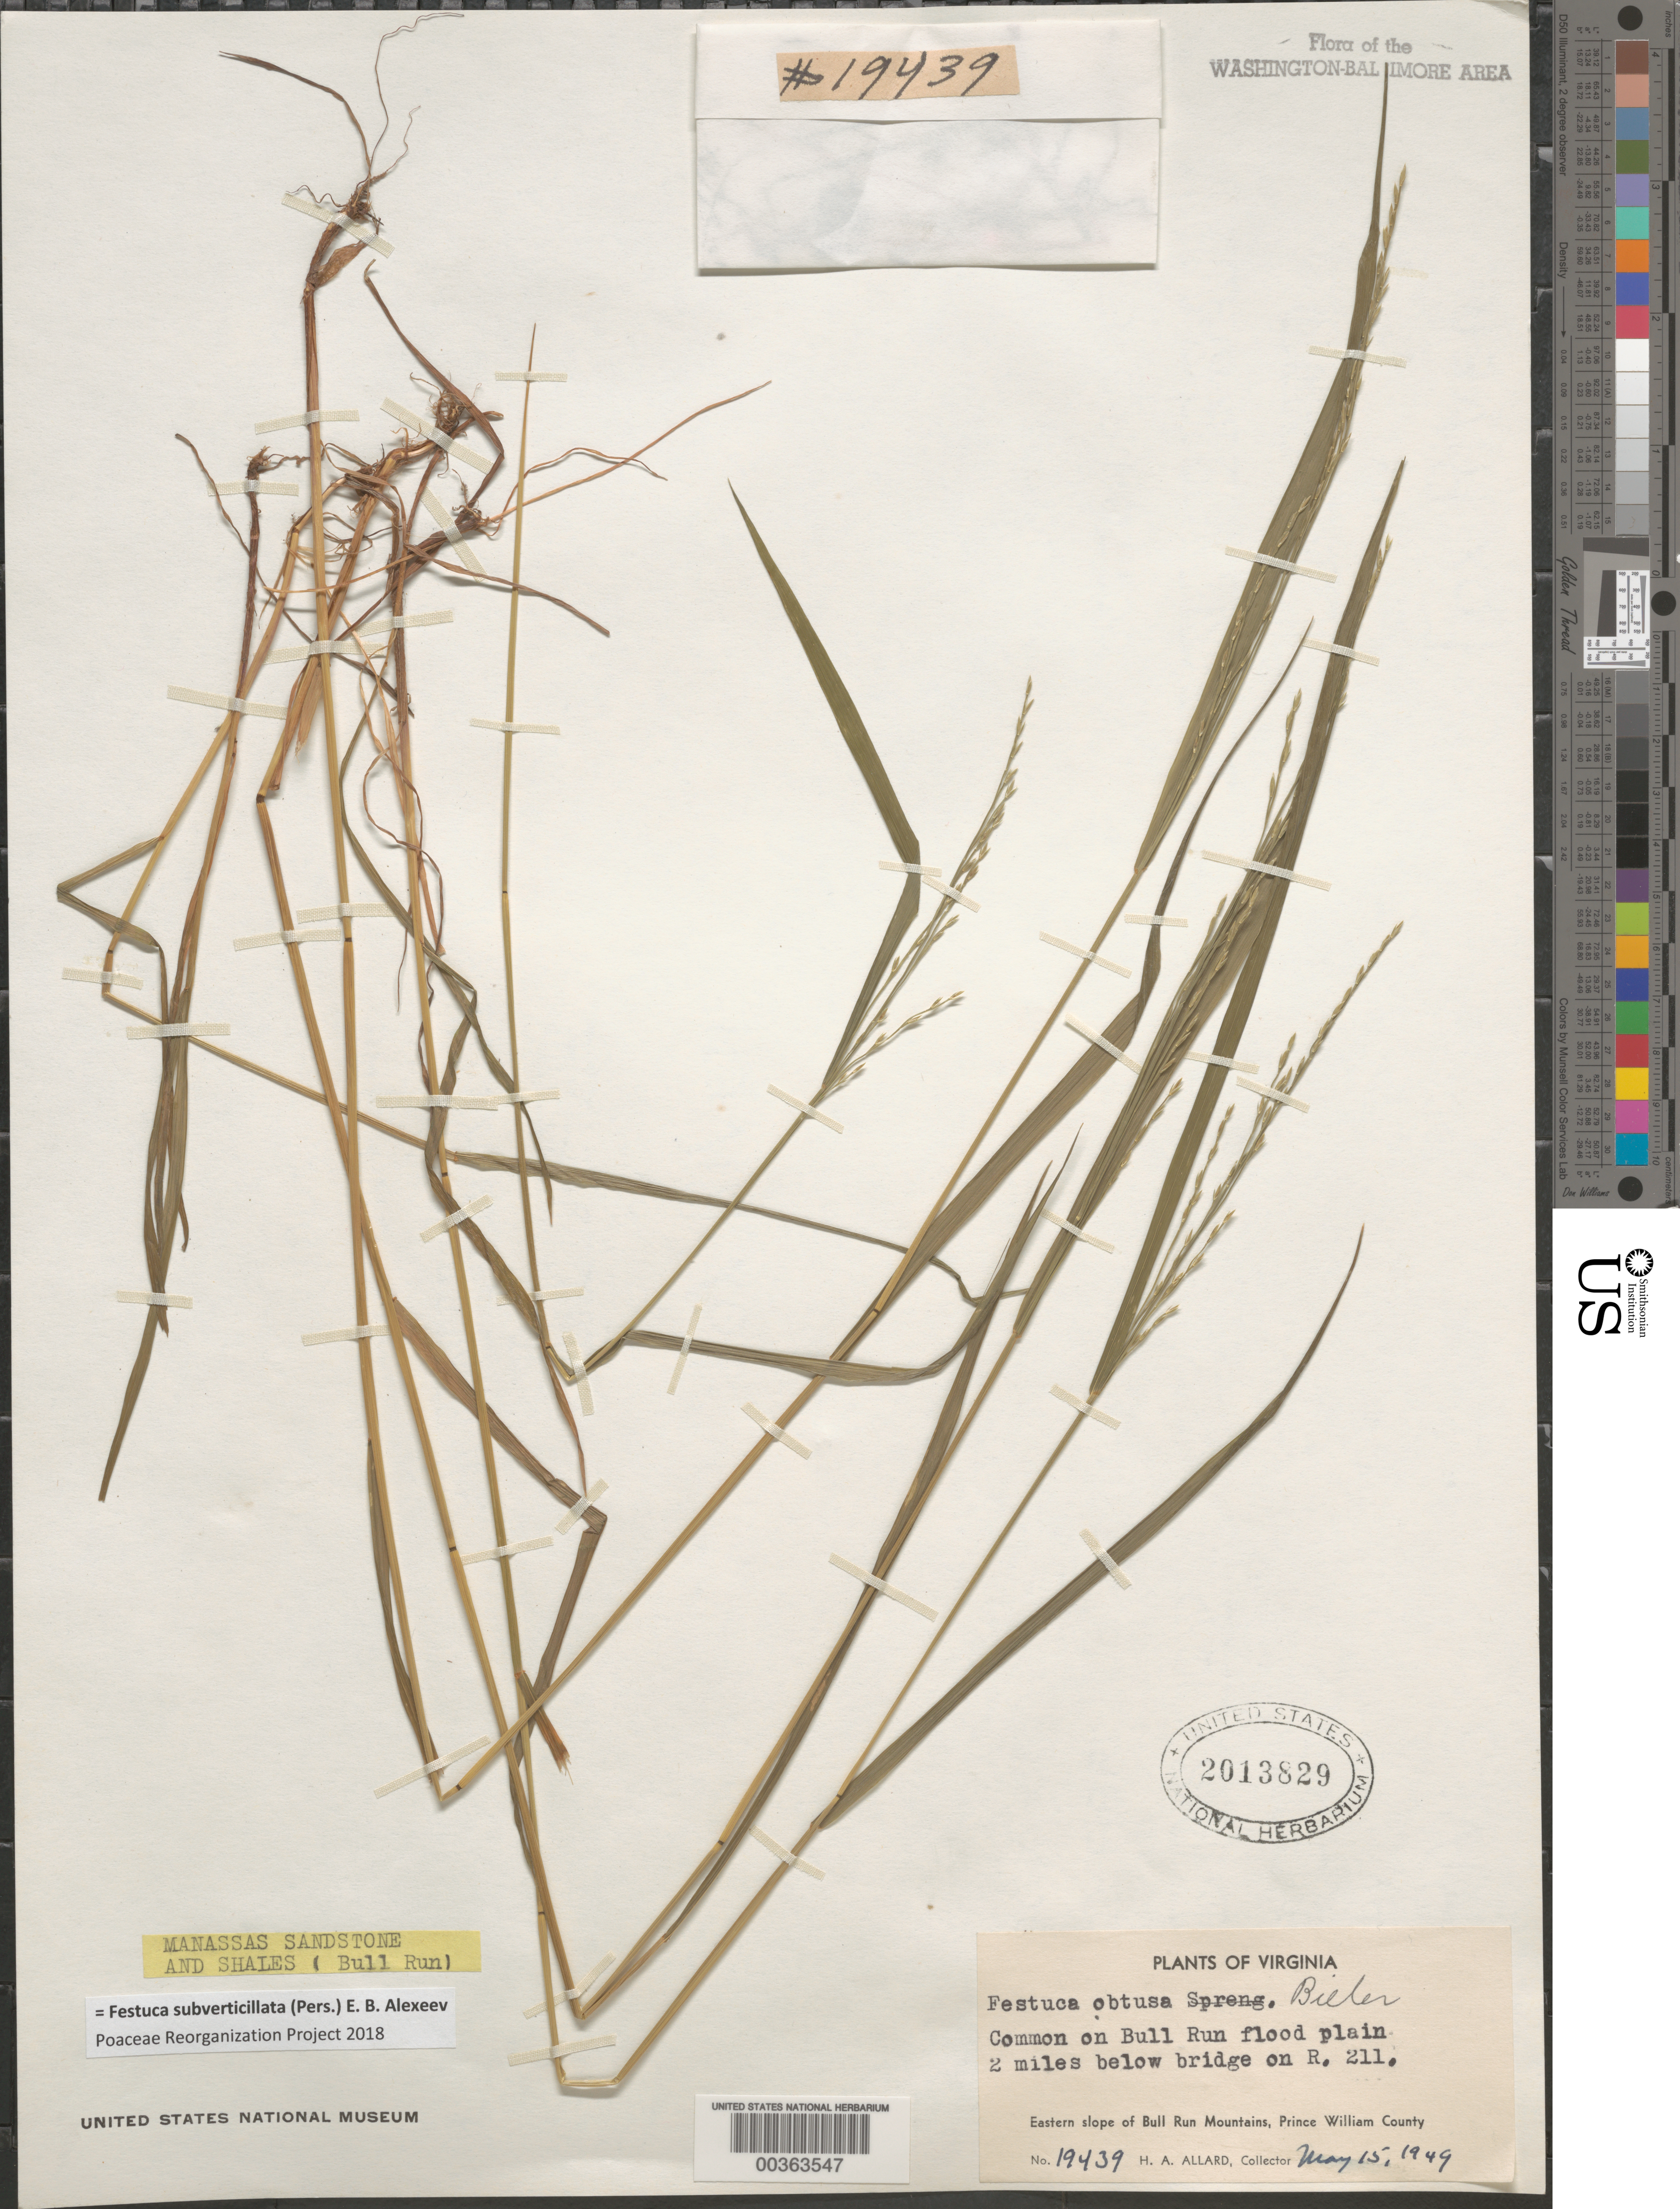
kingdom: Plantae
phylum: Tracheophyta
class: Liliopsida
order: Poales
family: Poaceae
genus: Festuca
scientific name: Festuca subverticillata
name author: (Pers.) E.B. Alexeev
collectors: H. A. Allard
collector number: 19439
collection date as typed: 15 May 1949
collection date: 1949-05-15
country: United States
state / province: Virginia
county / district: Prince William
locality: Downstream from Route 211 on Bull Run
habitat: Flood plain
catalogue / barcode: US 2013829